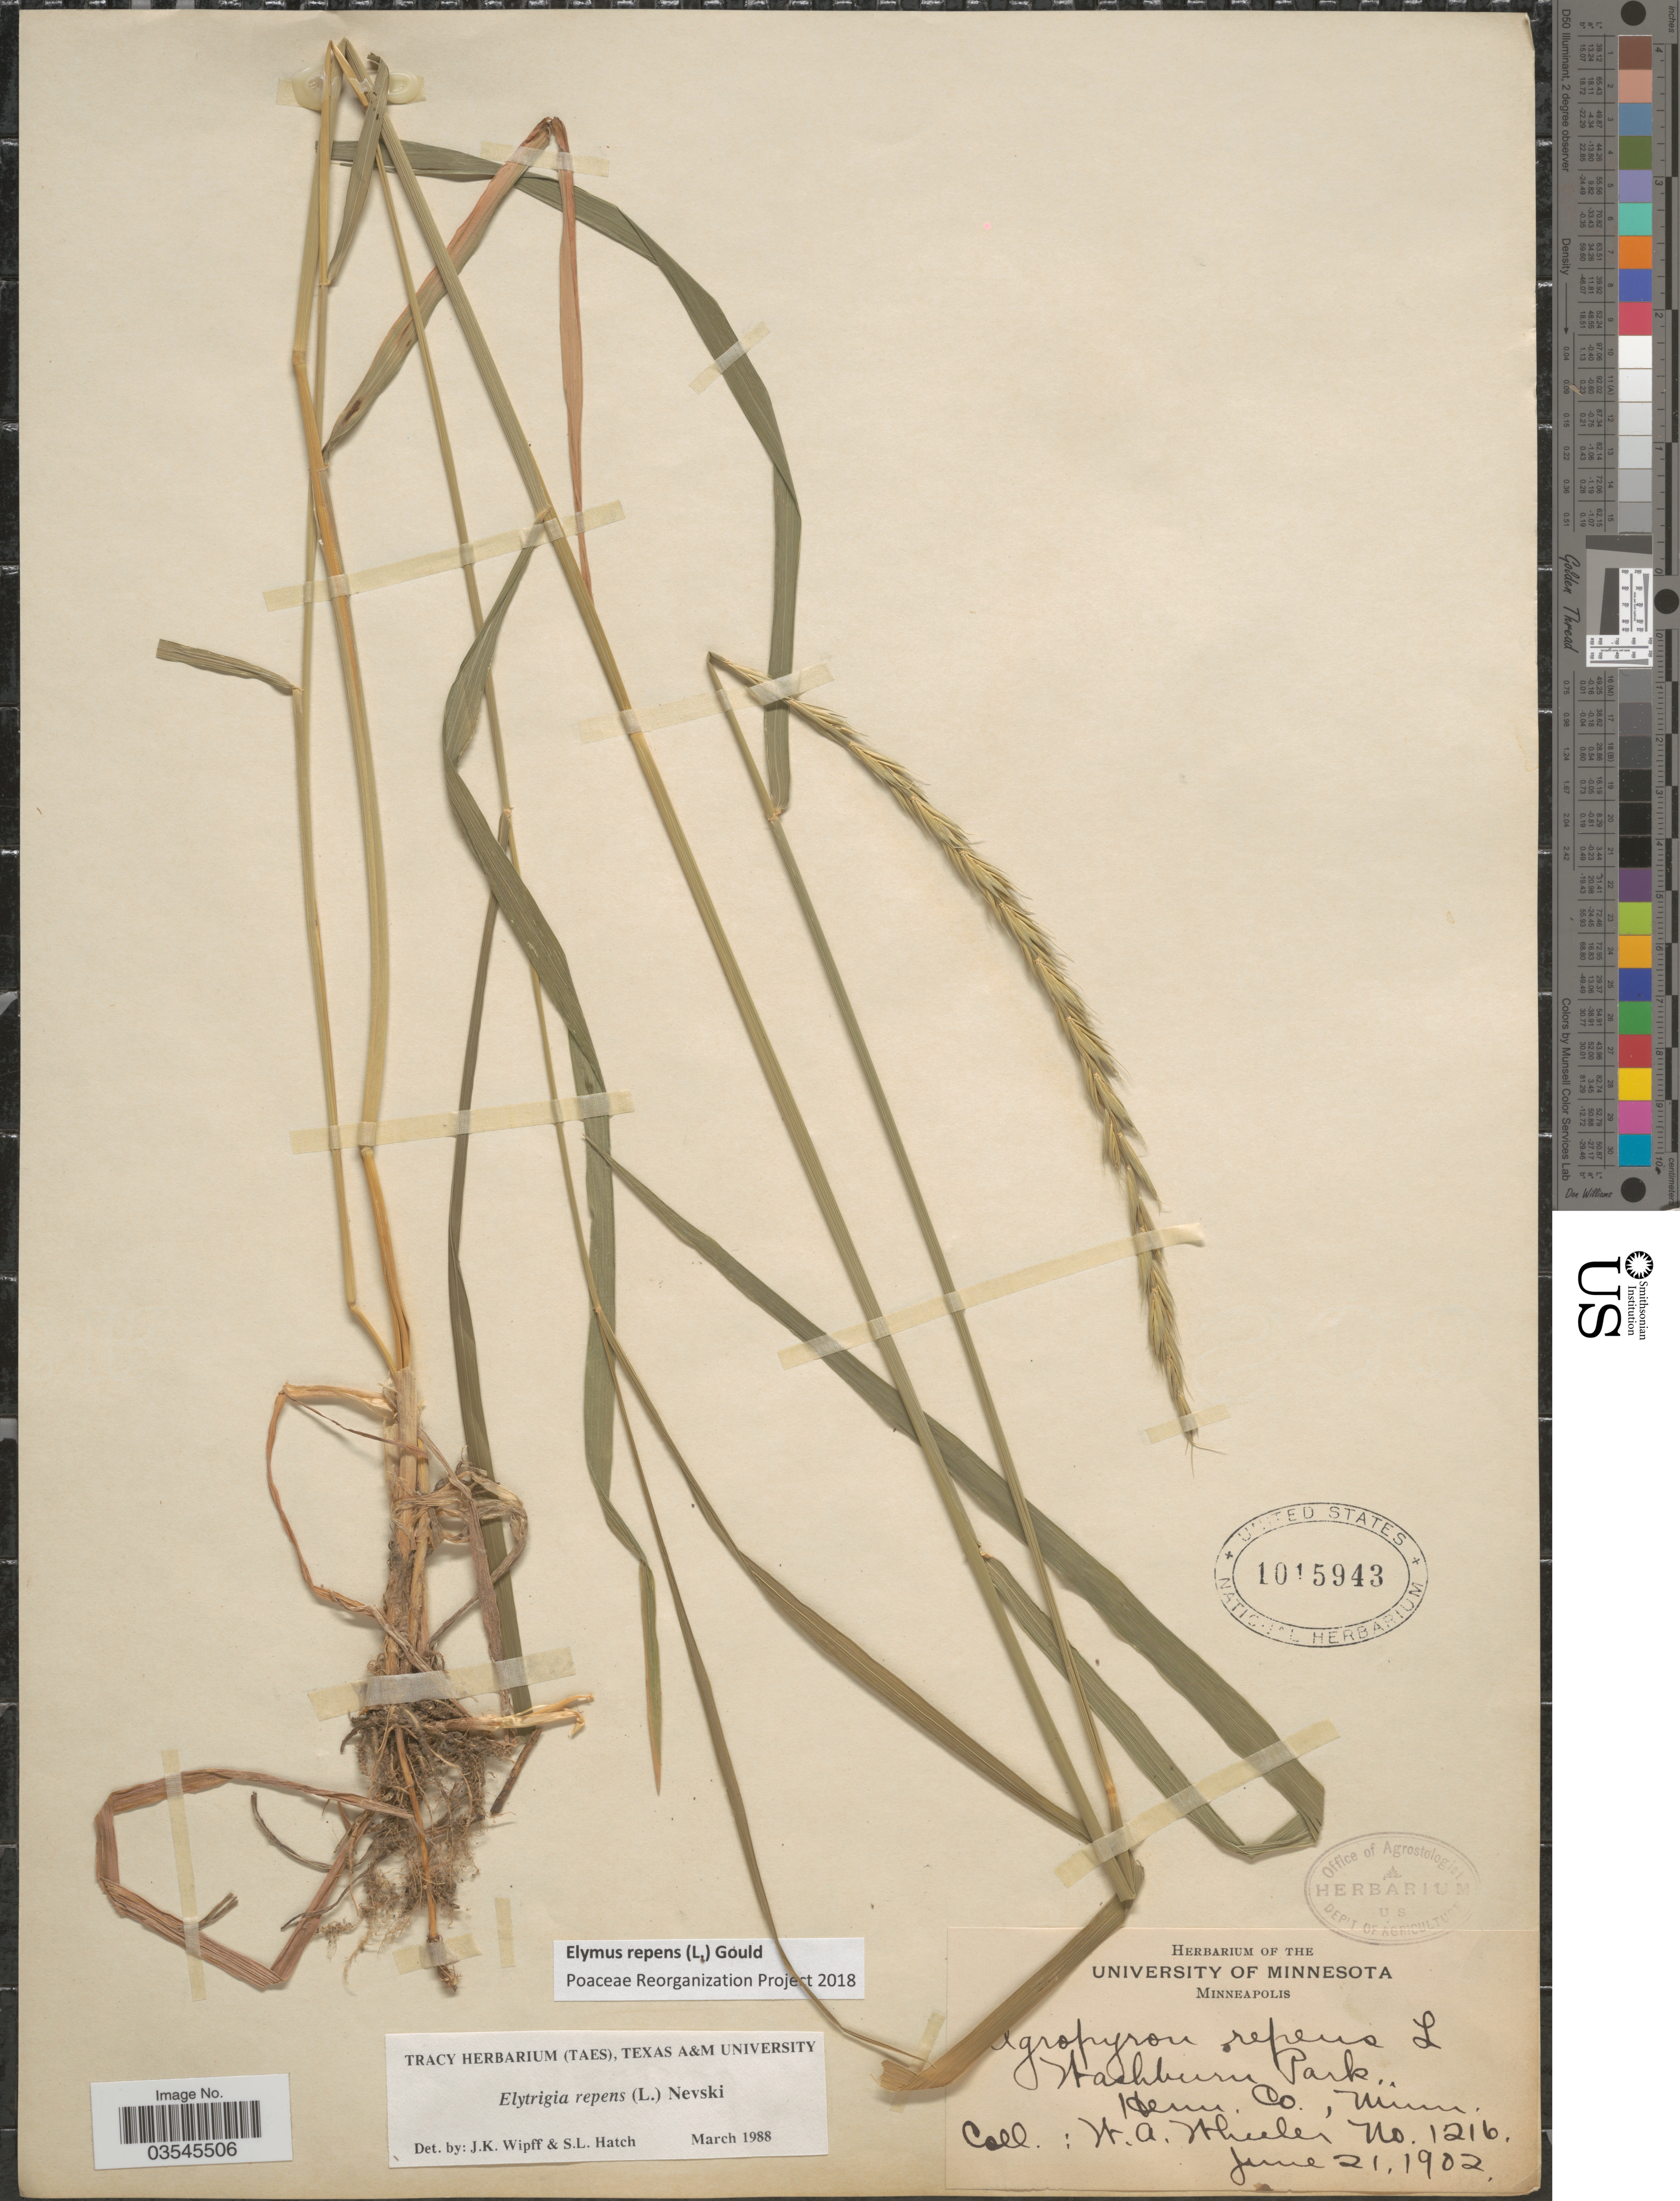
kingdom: Plantae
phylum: Tracheophyta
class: Liliopsida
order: Poales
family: Poaceae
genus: Elymus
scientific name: Elymus repens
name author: (L.) Gould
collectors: W. Wheeler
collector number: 1216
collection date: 1902-06-21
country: United States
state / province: Minnesota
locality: Washburn Park., Henn Co.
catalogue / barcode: US 1015943